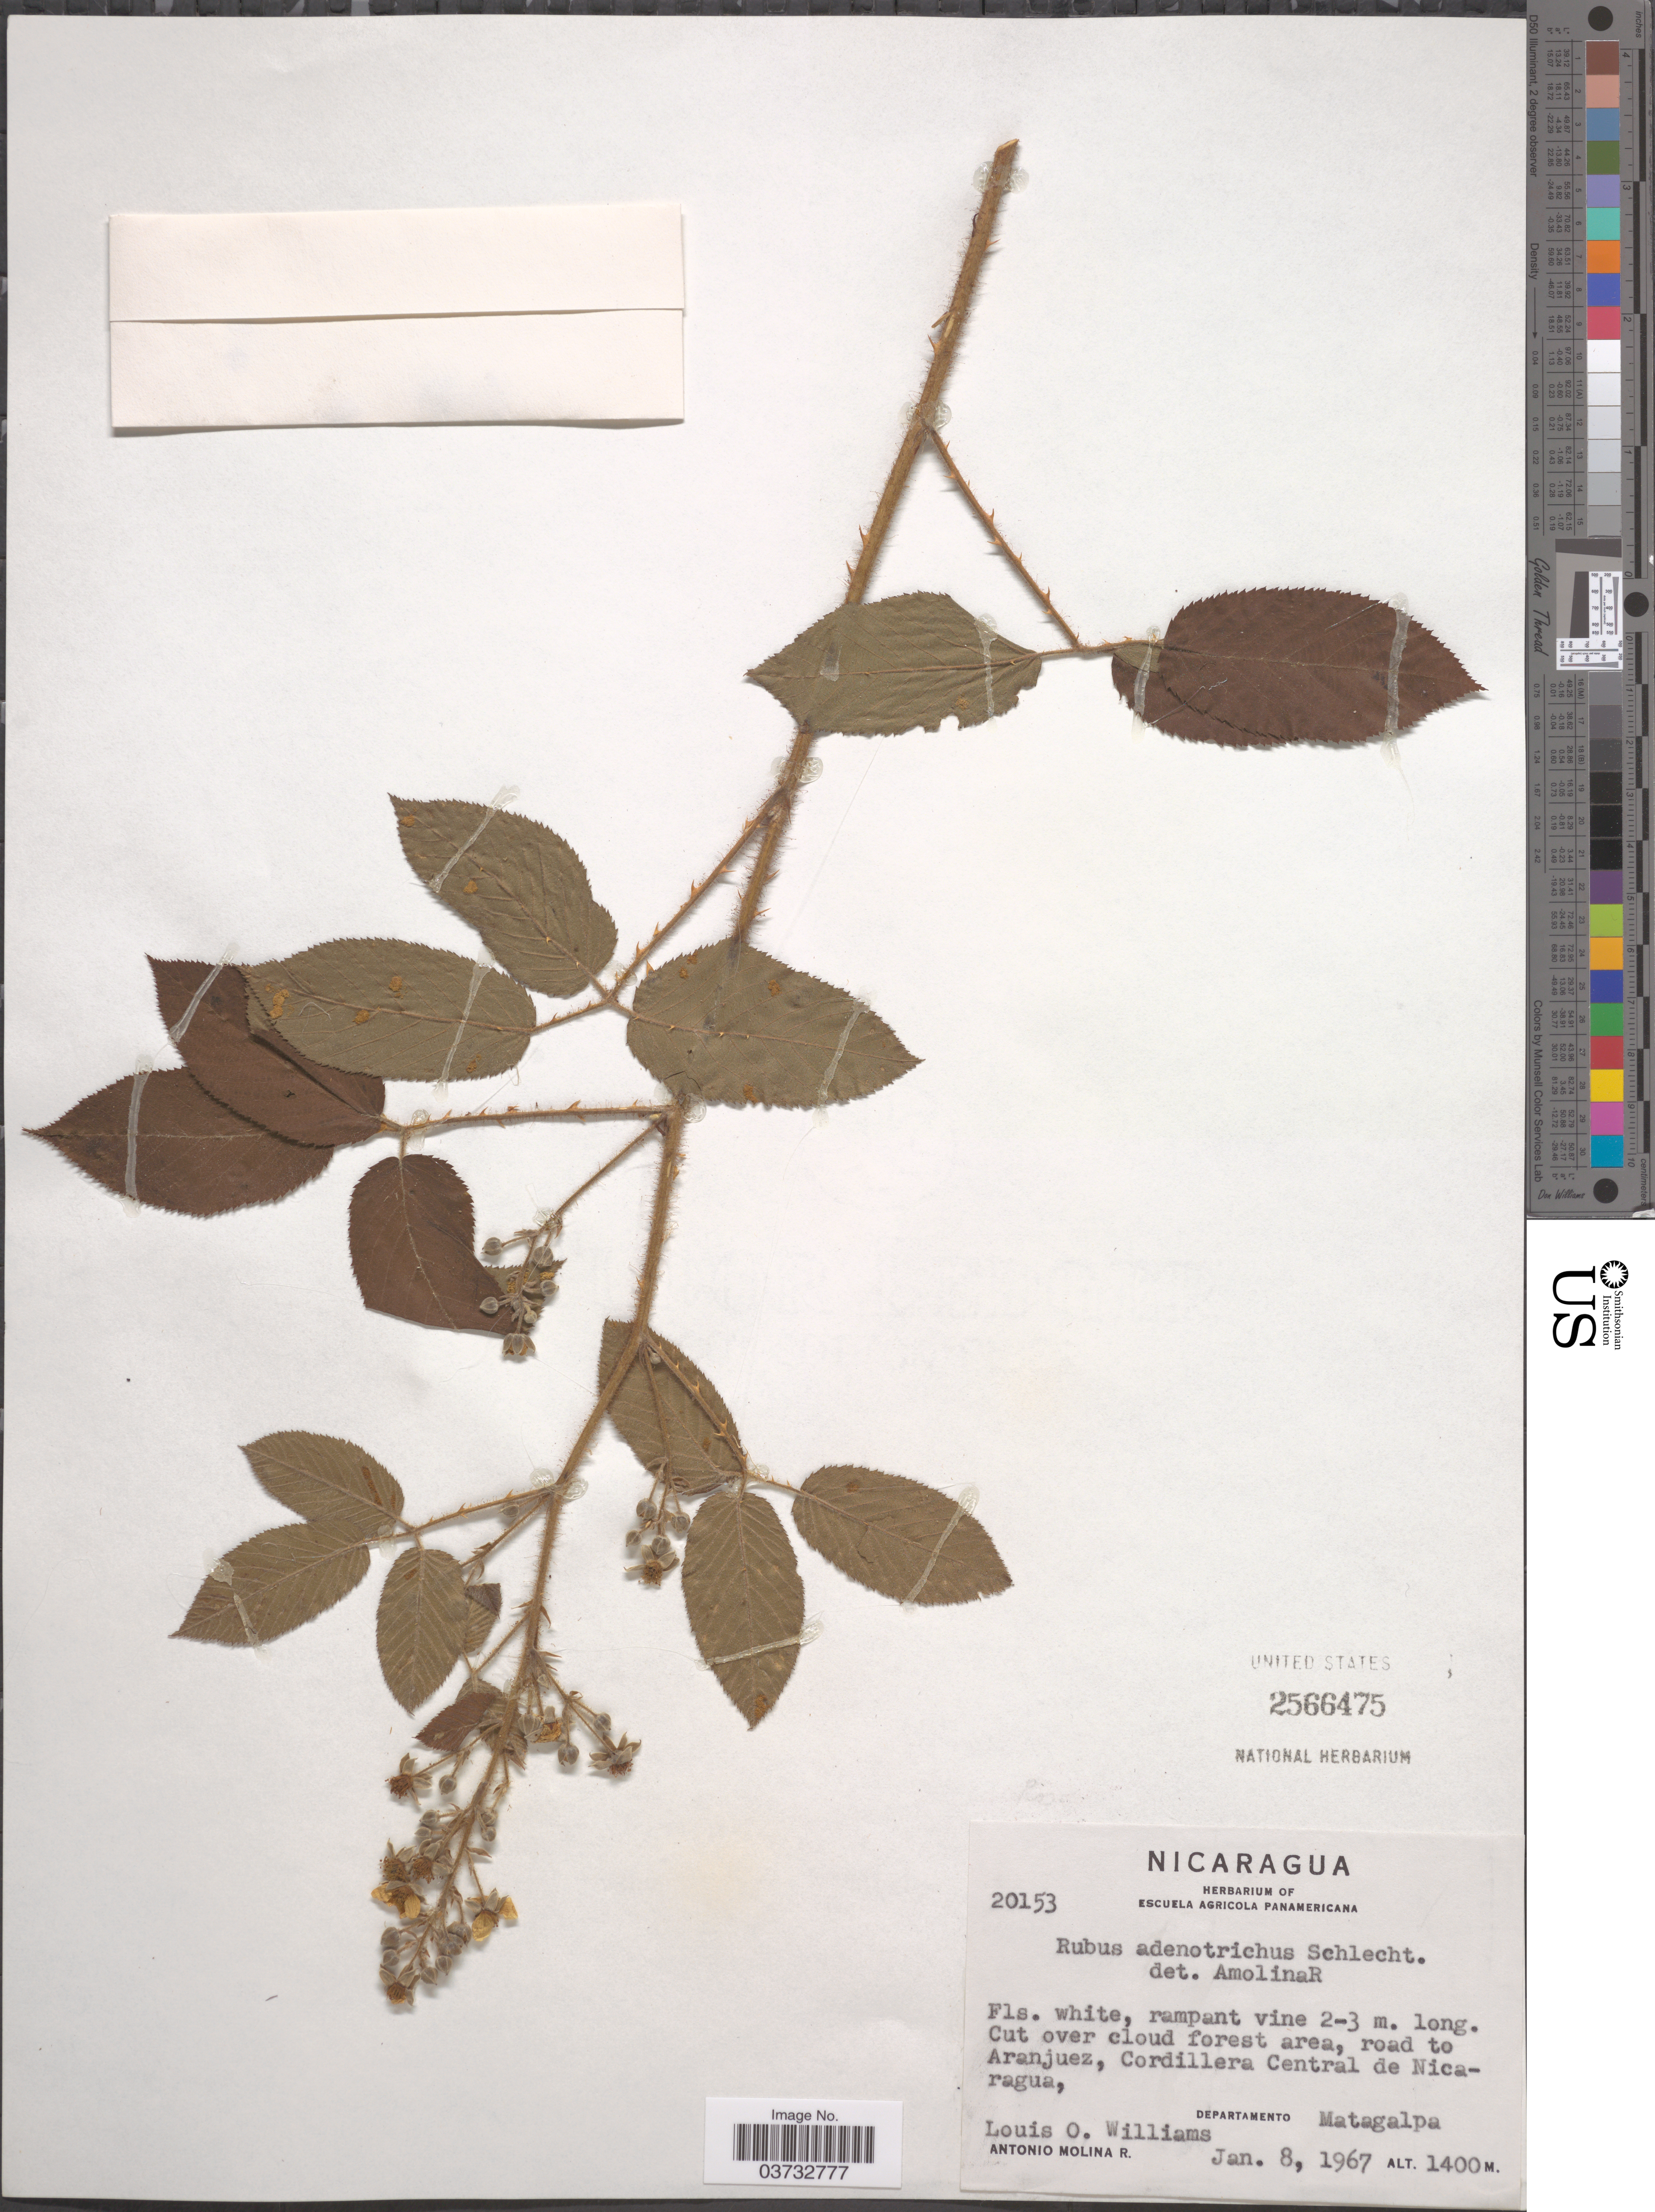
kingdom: Plantae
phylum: Tracheophyta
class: Magnoliopsida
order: Rosales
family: Rosaceae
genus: Rubus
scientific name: Rubus adenotrichos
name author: Schltdl.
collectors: L. O. Williams & A. Molina R.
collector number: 20153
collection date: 1967-01-08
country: Nicaragua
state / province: Matagalpa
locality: Road to Aranjuez, Cordillera Central de Nicaragua, Departamento Matagalpa.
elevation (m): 1400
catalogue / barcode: US 2566475